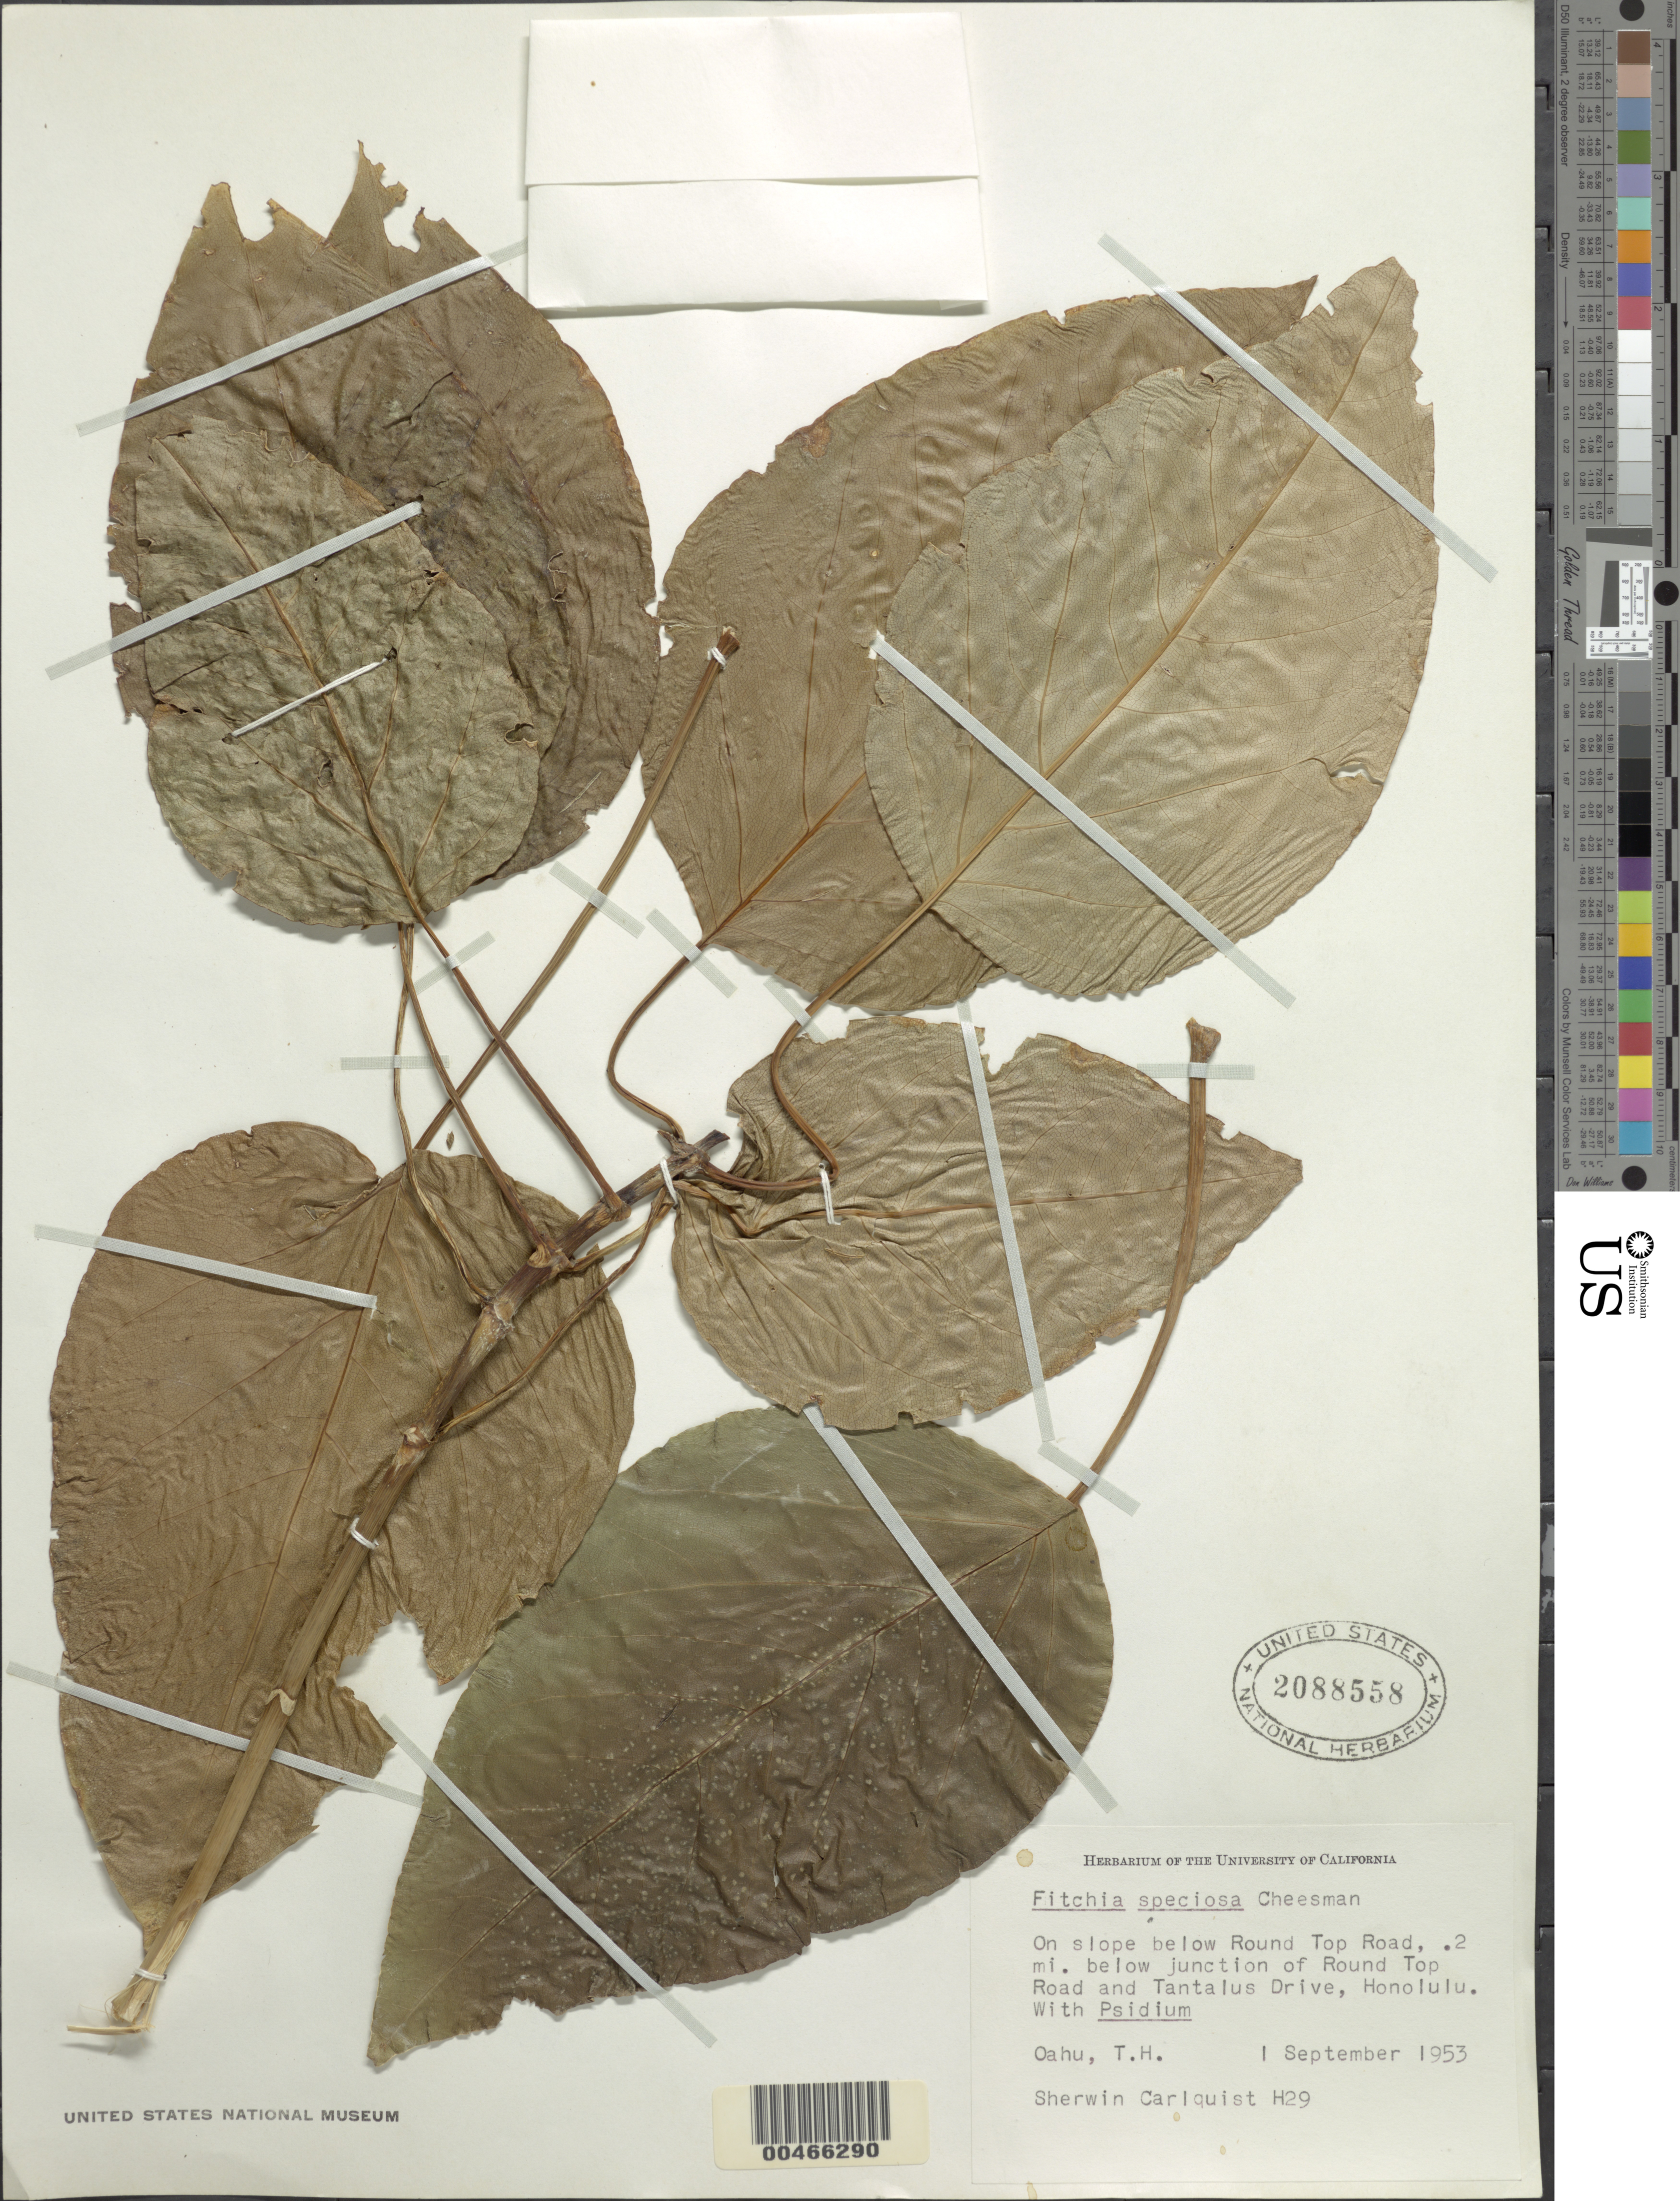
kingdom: Plantae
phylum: Tracheophyta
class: Magnoliopsida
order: Asterales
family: Asteraceae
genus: Fitchia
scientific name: Fitchia speciosa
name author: Cheeseman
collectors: S. Carlquist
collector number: H29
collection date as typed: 1 Sep 1953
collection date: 1953-09-01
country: United States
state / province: Hawaii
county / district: Honolulu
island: Oahu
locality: On slope below Round Top Road, 0.2 mi below jct. of Round Top Road and Tantalus Drive, Honolulu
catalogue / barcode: US 2088558